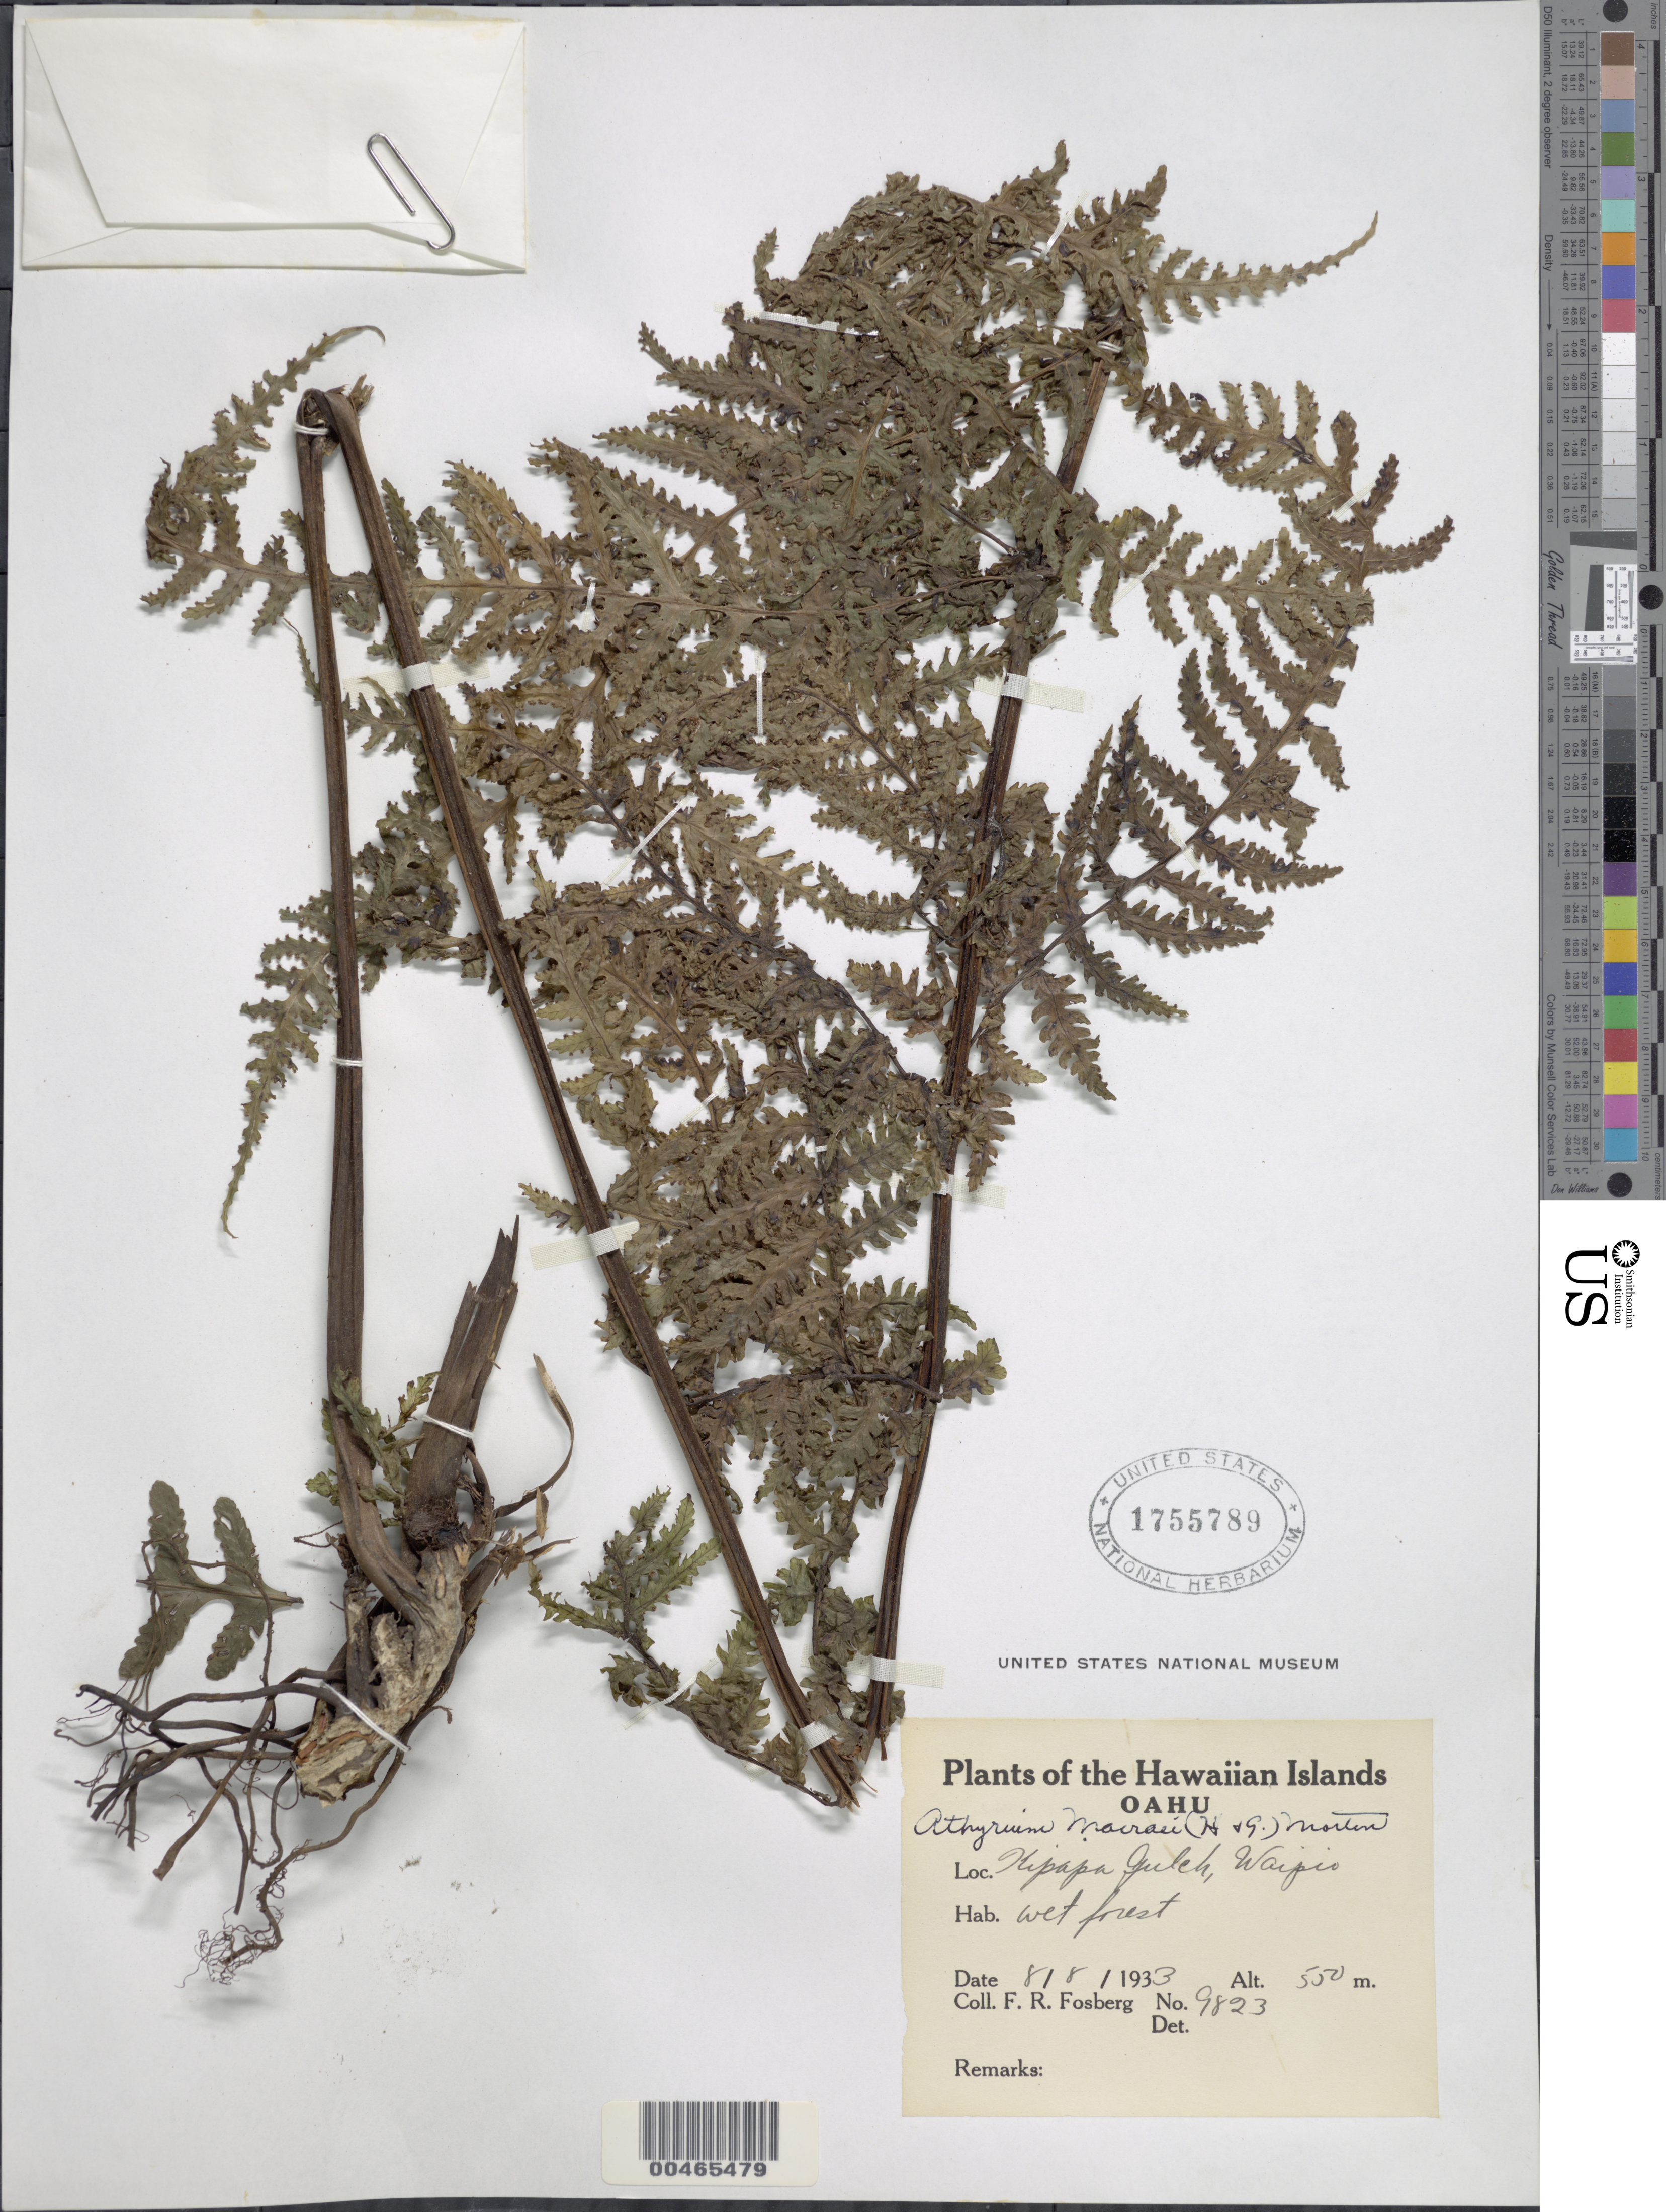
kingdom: Plantae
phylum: Tracheophyta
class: Polypodiopsida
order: Polypodiales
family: Athyriaceae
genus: Deparia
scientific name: Deparia prolifera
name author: (Kaulf.) Hook. & Grev.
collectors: F. R. Fosberg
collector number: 9823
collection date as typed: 8 Aug 1933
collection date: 1933-08-08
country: United States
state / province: Hawaii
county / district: Honolulu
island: Oahu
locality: Kipapa Gulch, Waipio, Oahu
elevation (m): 550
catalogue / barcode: US 1755789